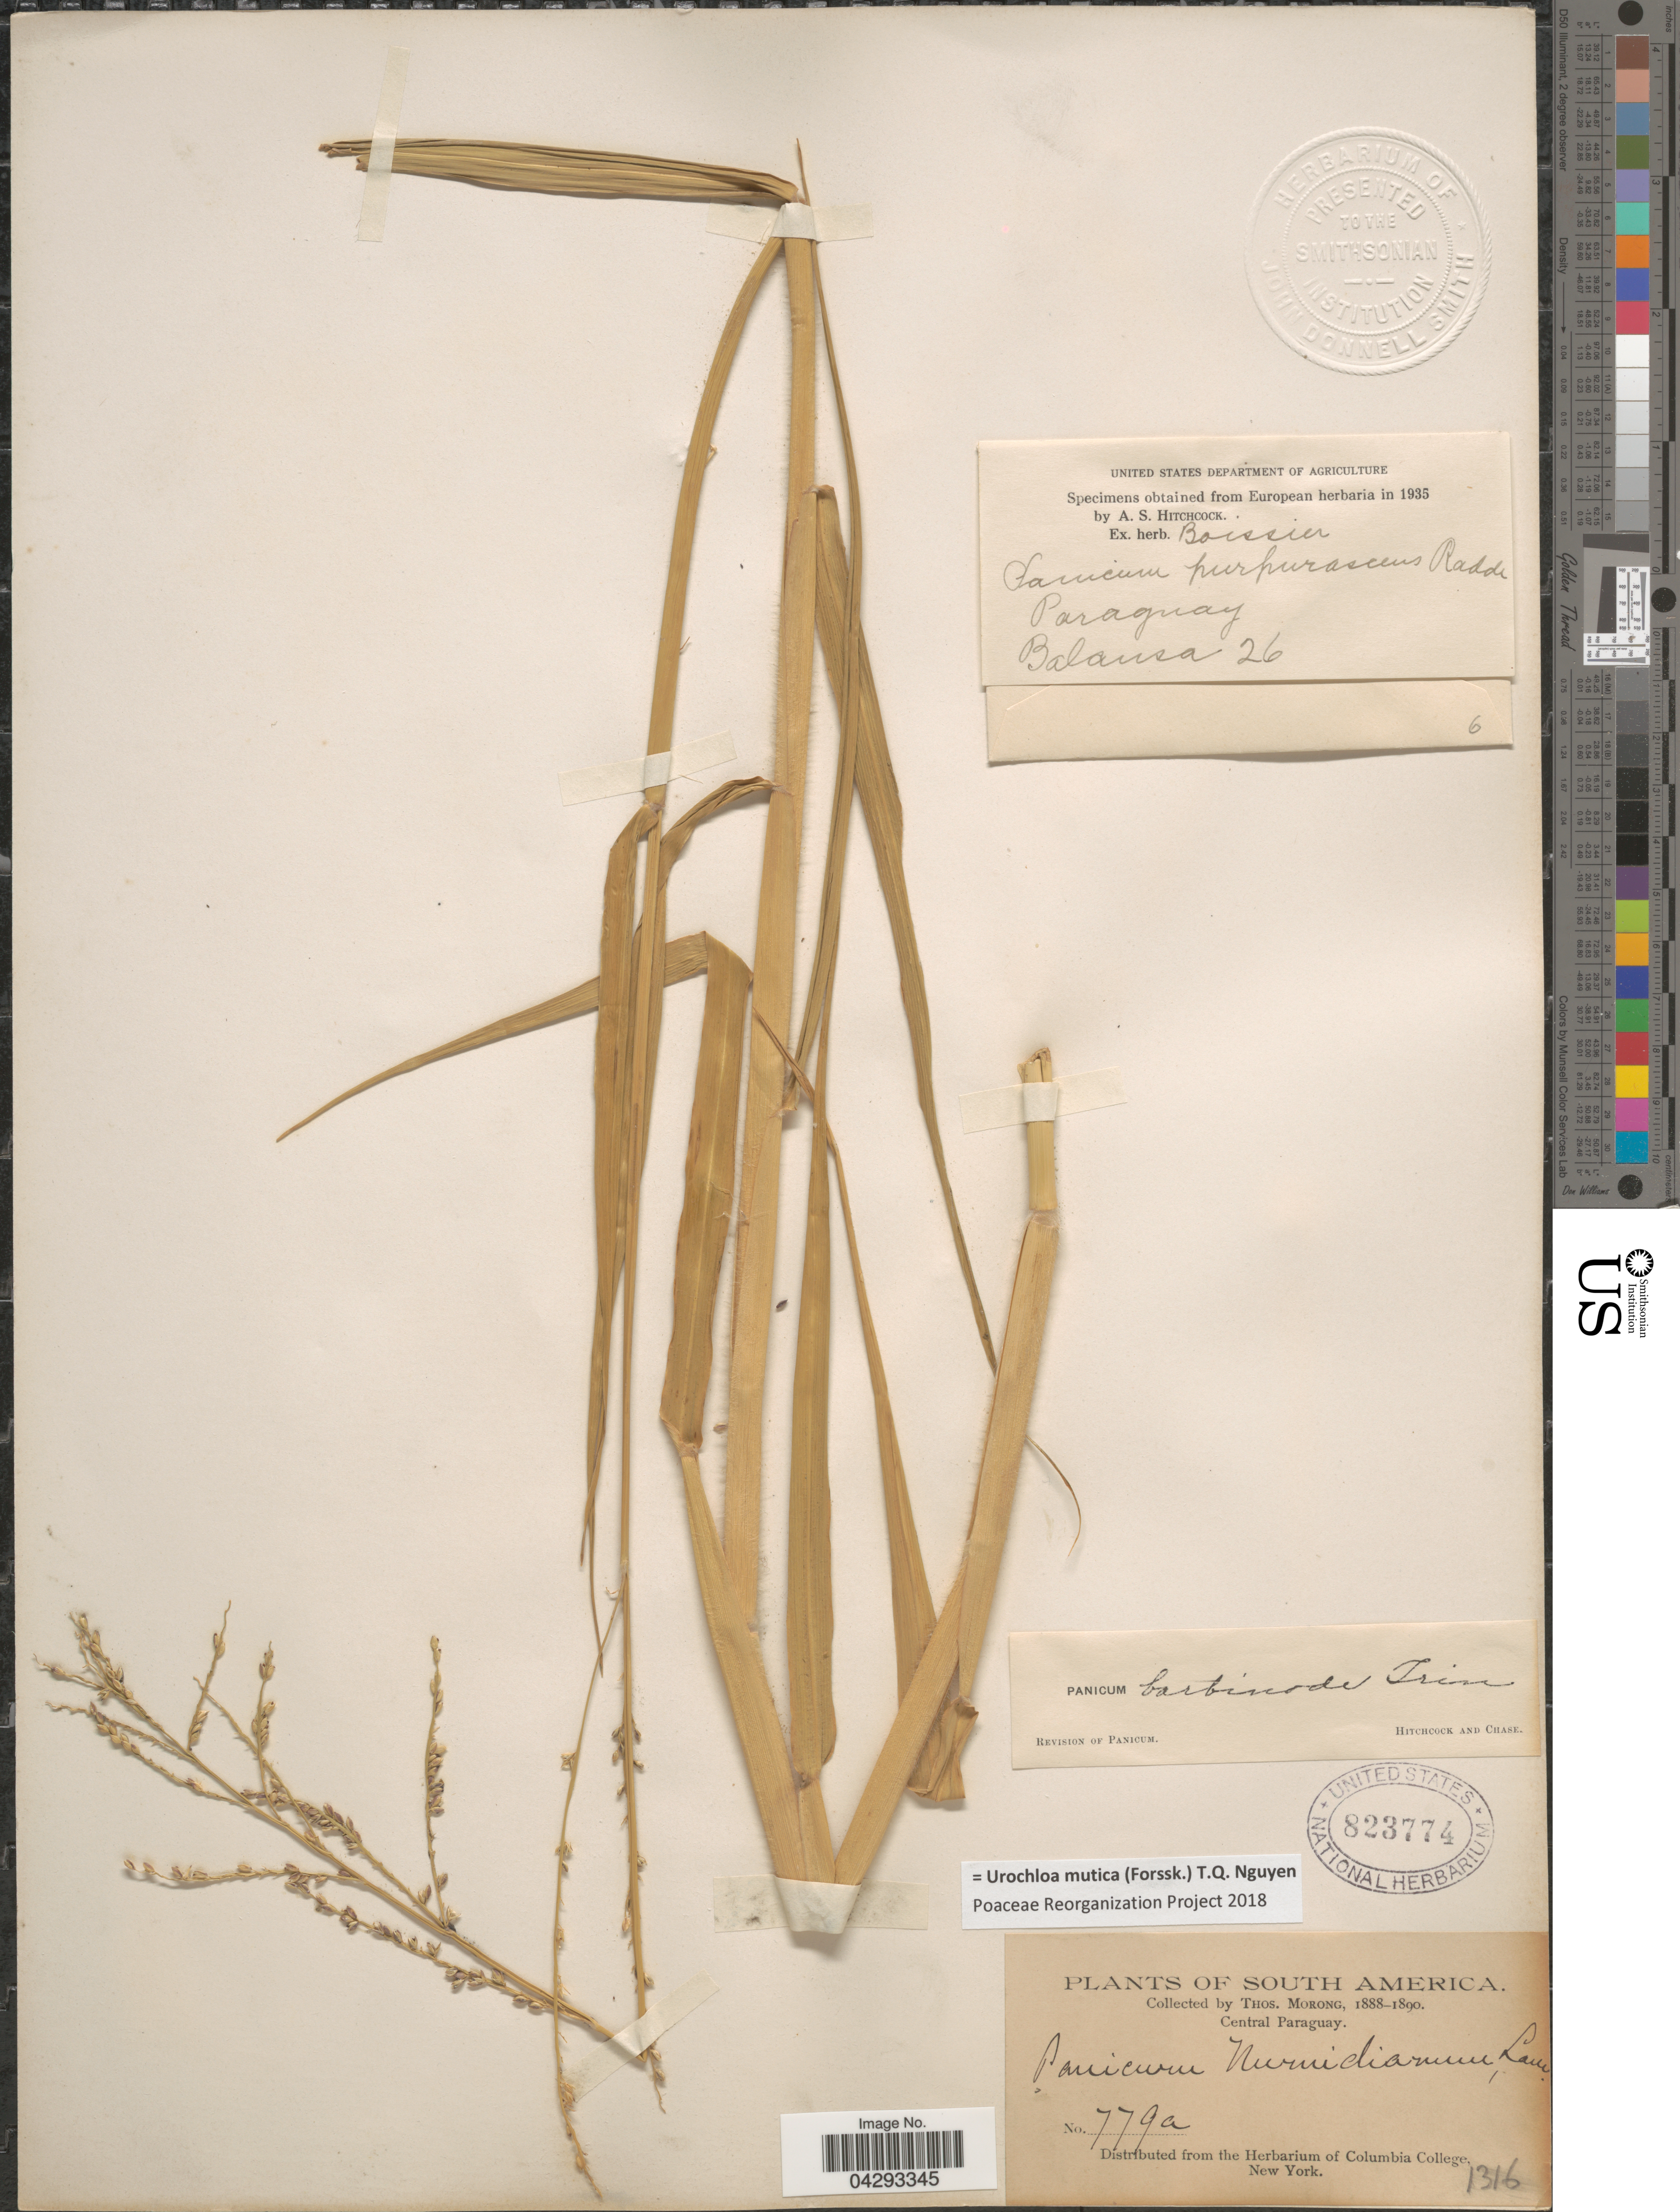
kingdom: Plantae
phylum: Tracheophyta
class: Liliopsida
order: Poales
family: Poaceae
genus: Urochloa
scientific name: Urochloa mutica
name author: (Forssk.) T.Q. Nguyen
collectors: ex herb. T. Morong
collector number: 779a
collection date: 1888/1890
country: Paraguay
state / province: Central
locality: Central Paraguay.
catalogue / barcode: US 823774-2